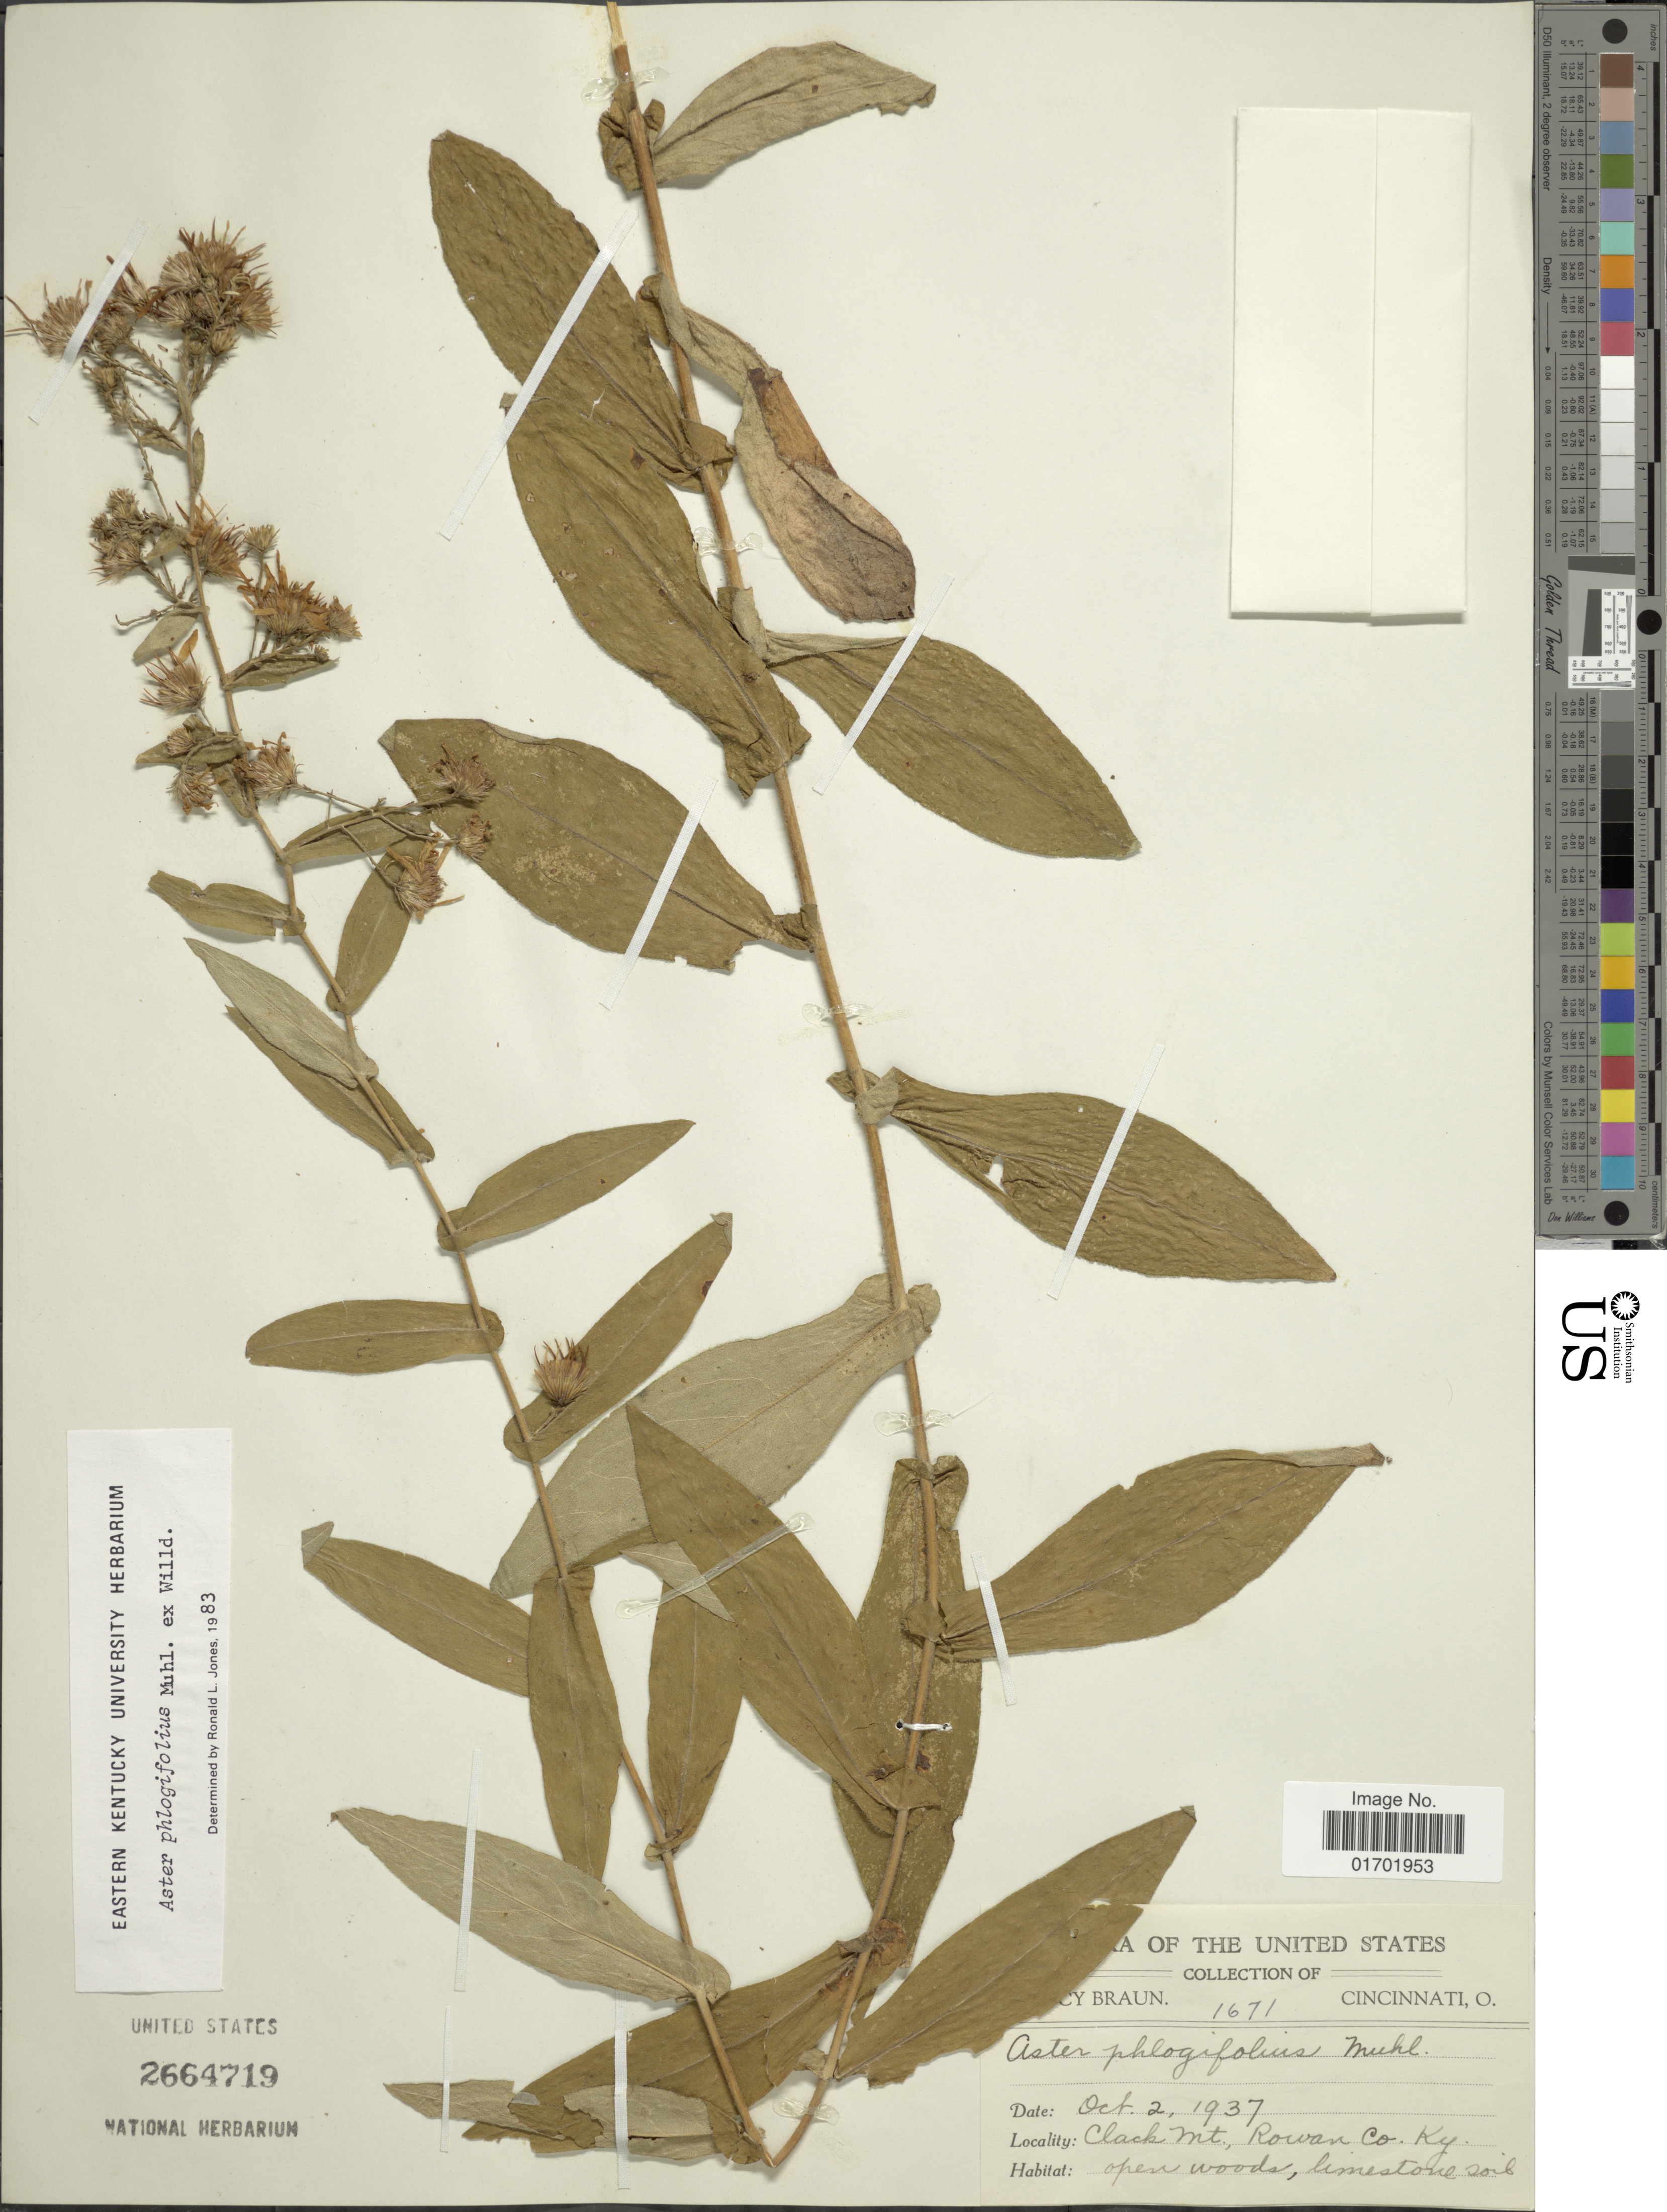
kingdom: Plantae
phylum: Tracheophyta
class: Magnoliopsida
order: Asterales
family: Asteraceae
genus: Symphyotrichum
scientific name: Symphyotrichum phlogifolium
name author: (Muhl. ex Willd.) G.L. Nesom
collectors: L. J. Brass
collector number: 1671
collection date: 1937-10-02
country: United States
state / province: Kentucky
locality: United States, Clack Mt., Rowan Co., Ky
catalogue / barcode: US 2664719